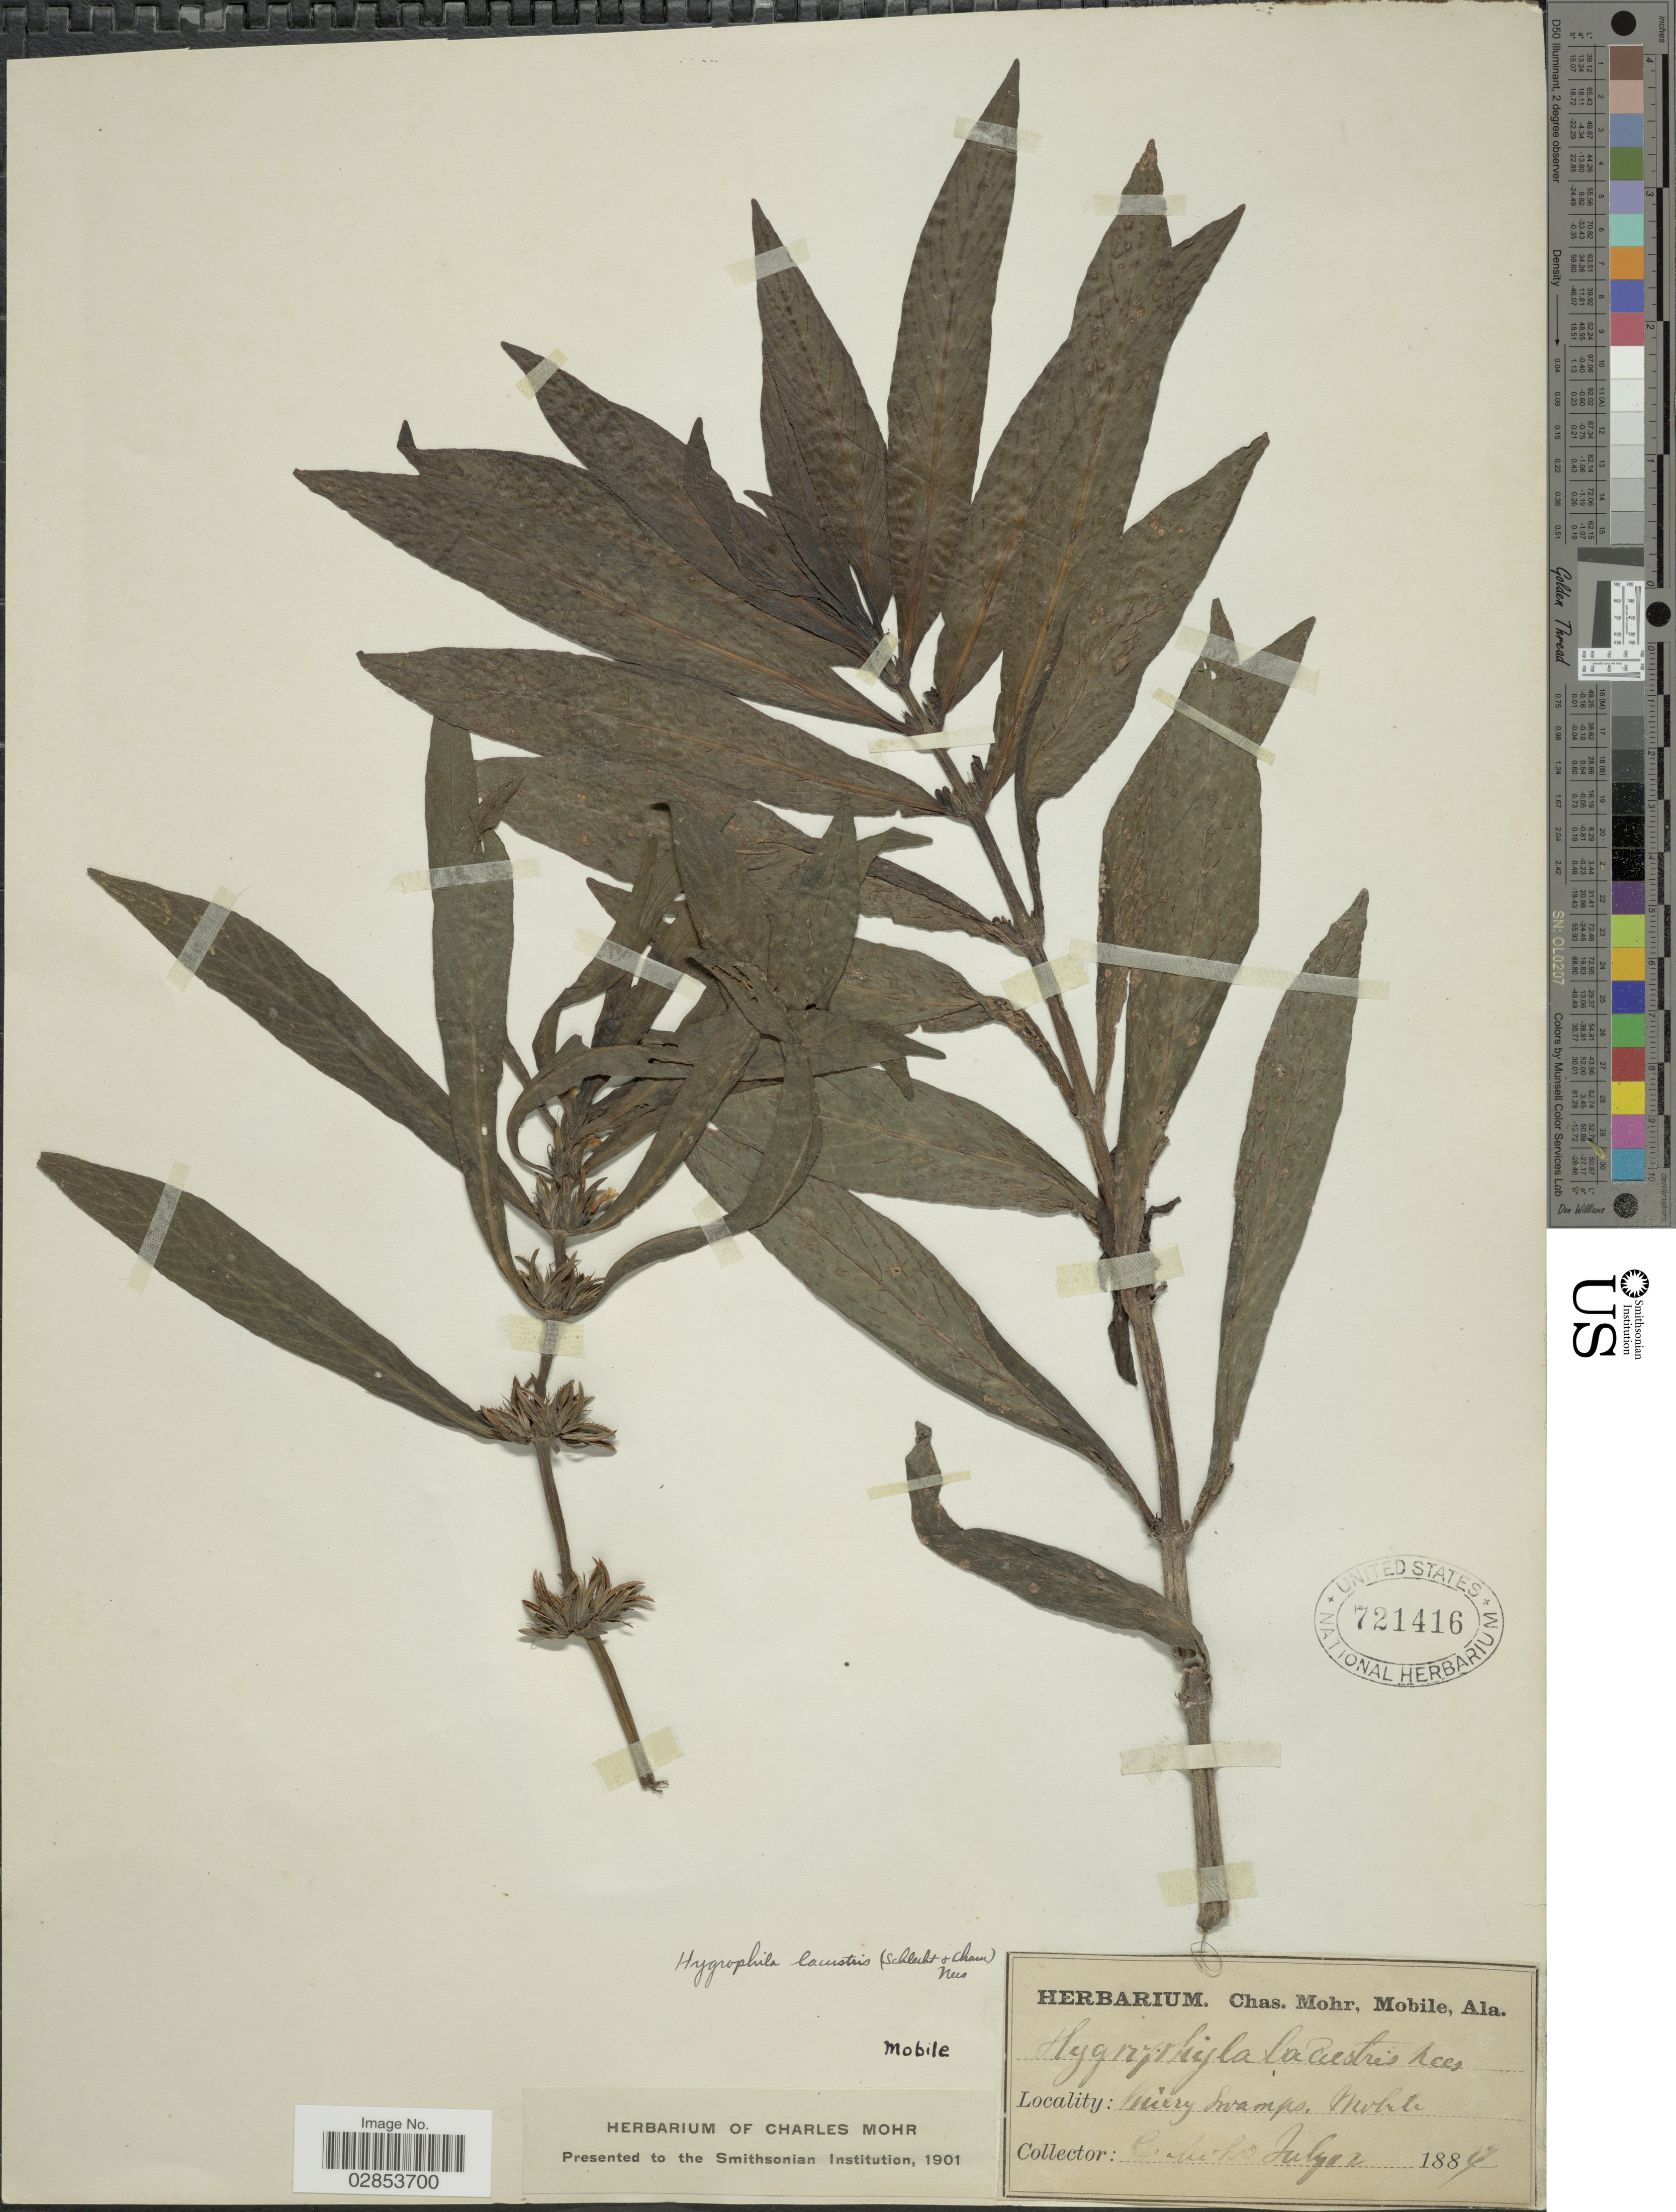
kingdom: Plantae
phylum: Tracheophyta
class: Magnoliopsida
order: Lamiales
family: Acanthaceae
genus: Hygrophila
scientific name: Hygrophila costata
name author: Nees & T. Nees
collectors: Mohr, C. T. (herbarium)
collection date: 1884-07-12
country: United States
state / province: Alabama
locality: Mary Swamps, Mobile.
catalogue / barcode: US 721416